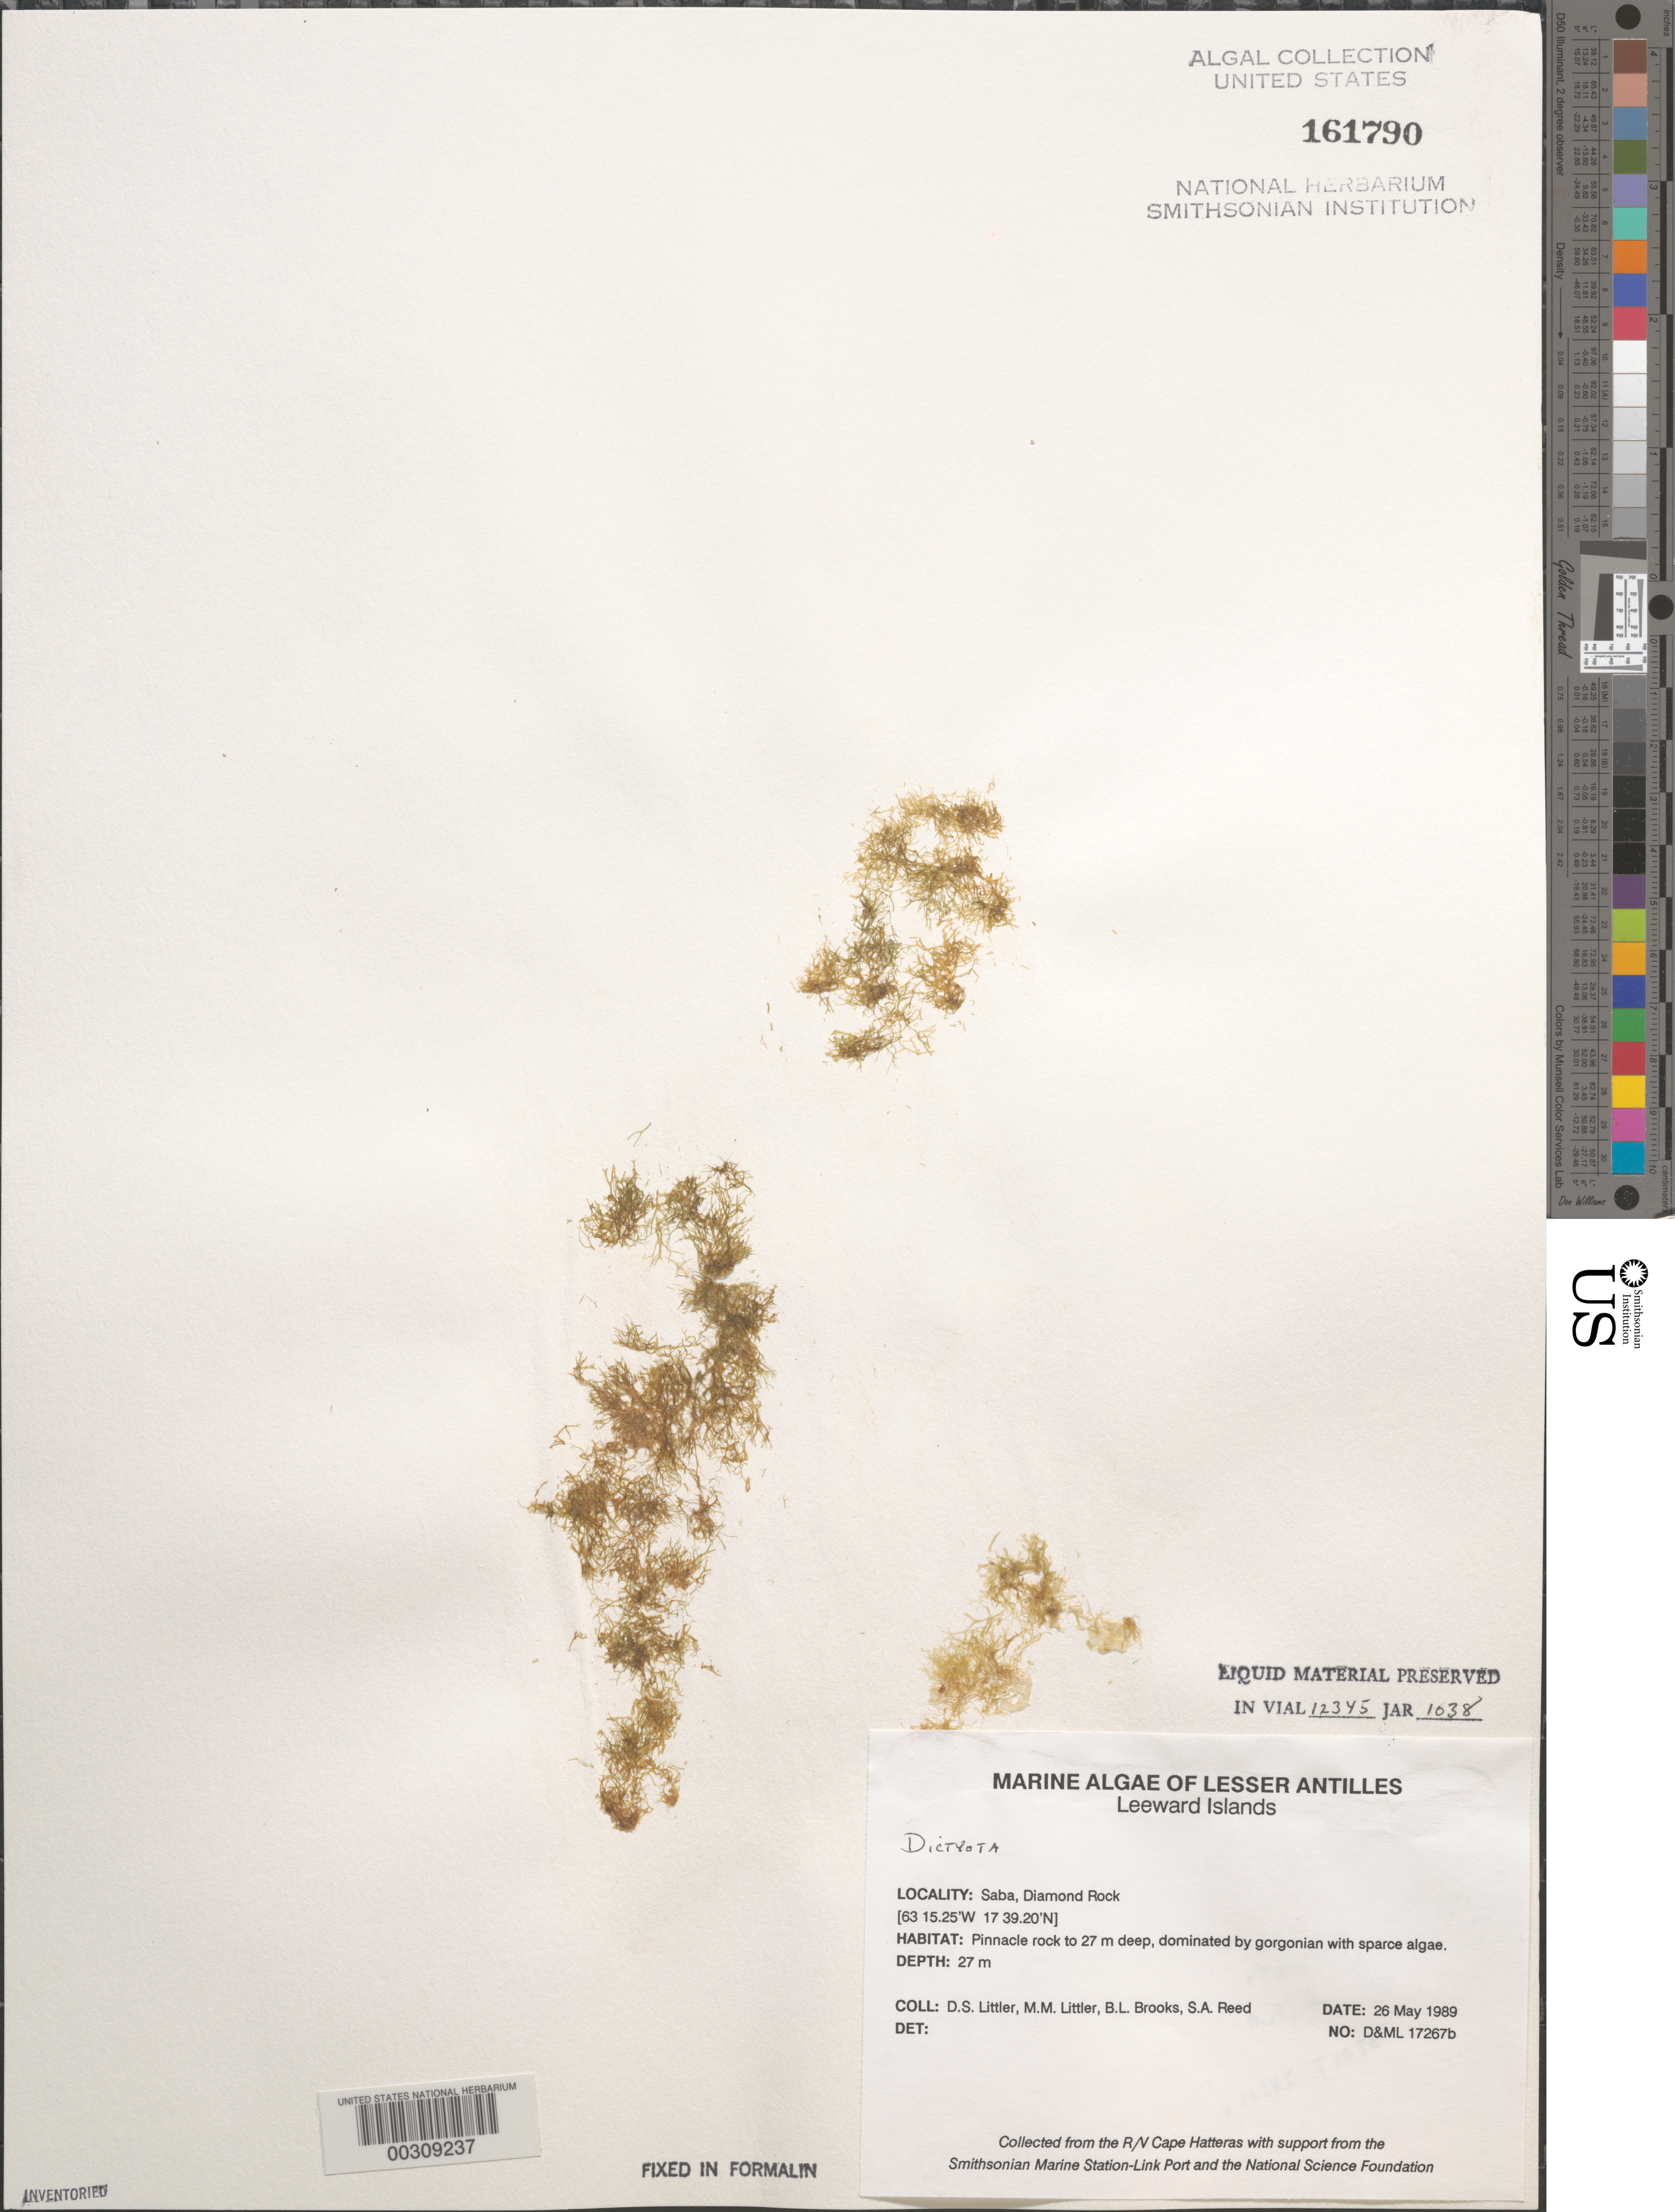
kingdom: Chromista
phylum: Ochrophyta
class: Phaeophyceae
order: Dictyotales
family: Dictyotaceae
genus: Dictyota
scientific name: Dictyota sp.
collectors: D. S. Littler, M. M. Littler, B. Brooks & S. Reed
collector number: D&ML 17267b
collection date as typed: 26 May 1989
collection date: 1989-05-26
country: Netherlands Antilles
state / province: ABC Islands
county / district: Saba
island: Saba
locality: Diamond Rock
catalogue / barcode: US 161790